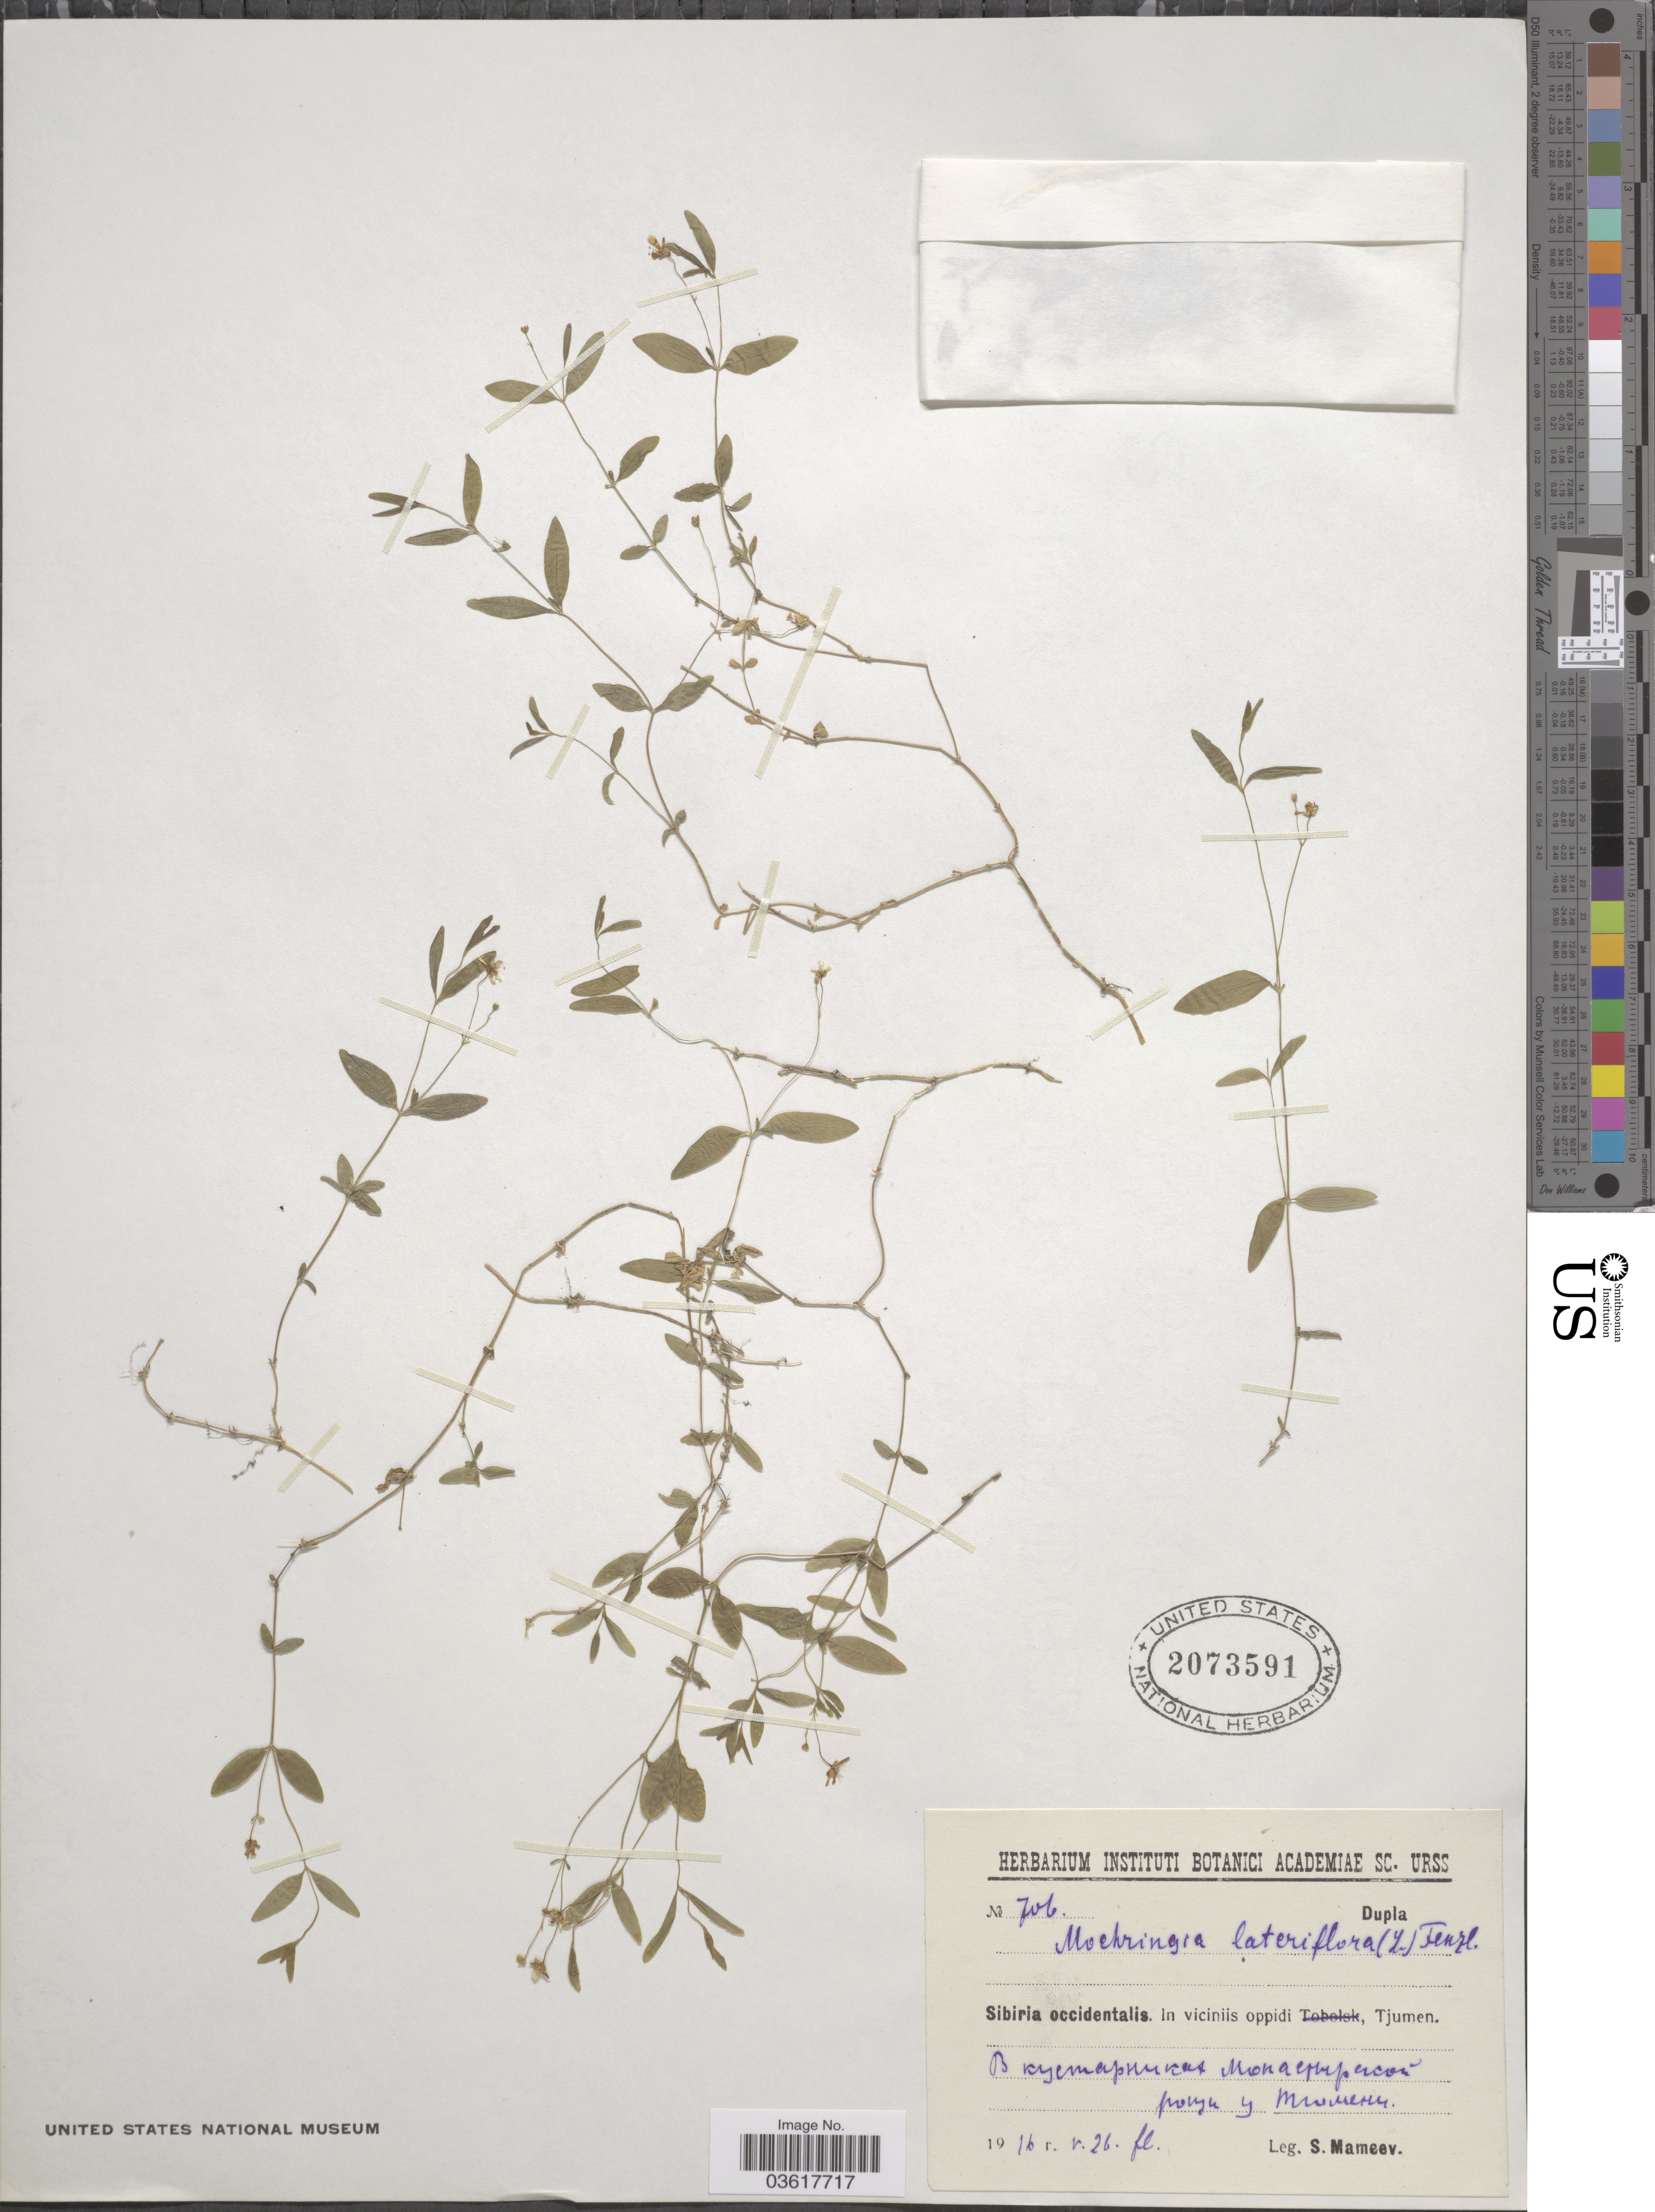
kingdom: Plantae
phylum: Tracheophyta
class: Magnoliopsida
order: Caryophyllales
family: Caryophyllaceae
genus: Moehringia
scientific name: Moehringia lateriflora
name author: (L.) Fenzl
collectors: S. Mameev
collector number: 706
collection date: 1916-05-26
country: Russian Federation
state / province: Tyumen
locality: Sibiria occidentalis. In viciniis oppidi, Tjumen. Monastyrskaya Grove, near Tyumen.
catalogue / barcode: US 2073591